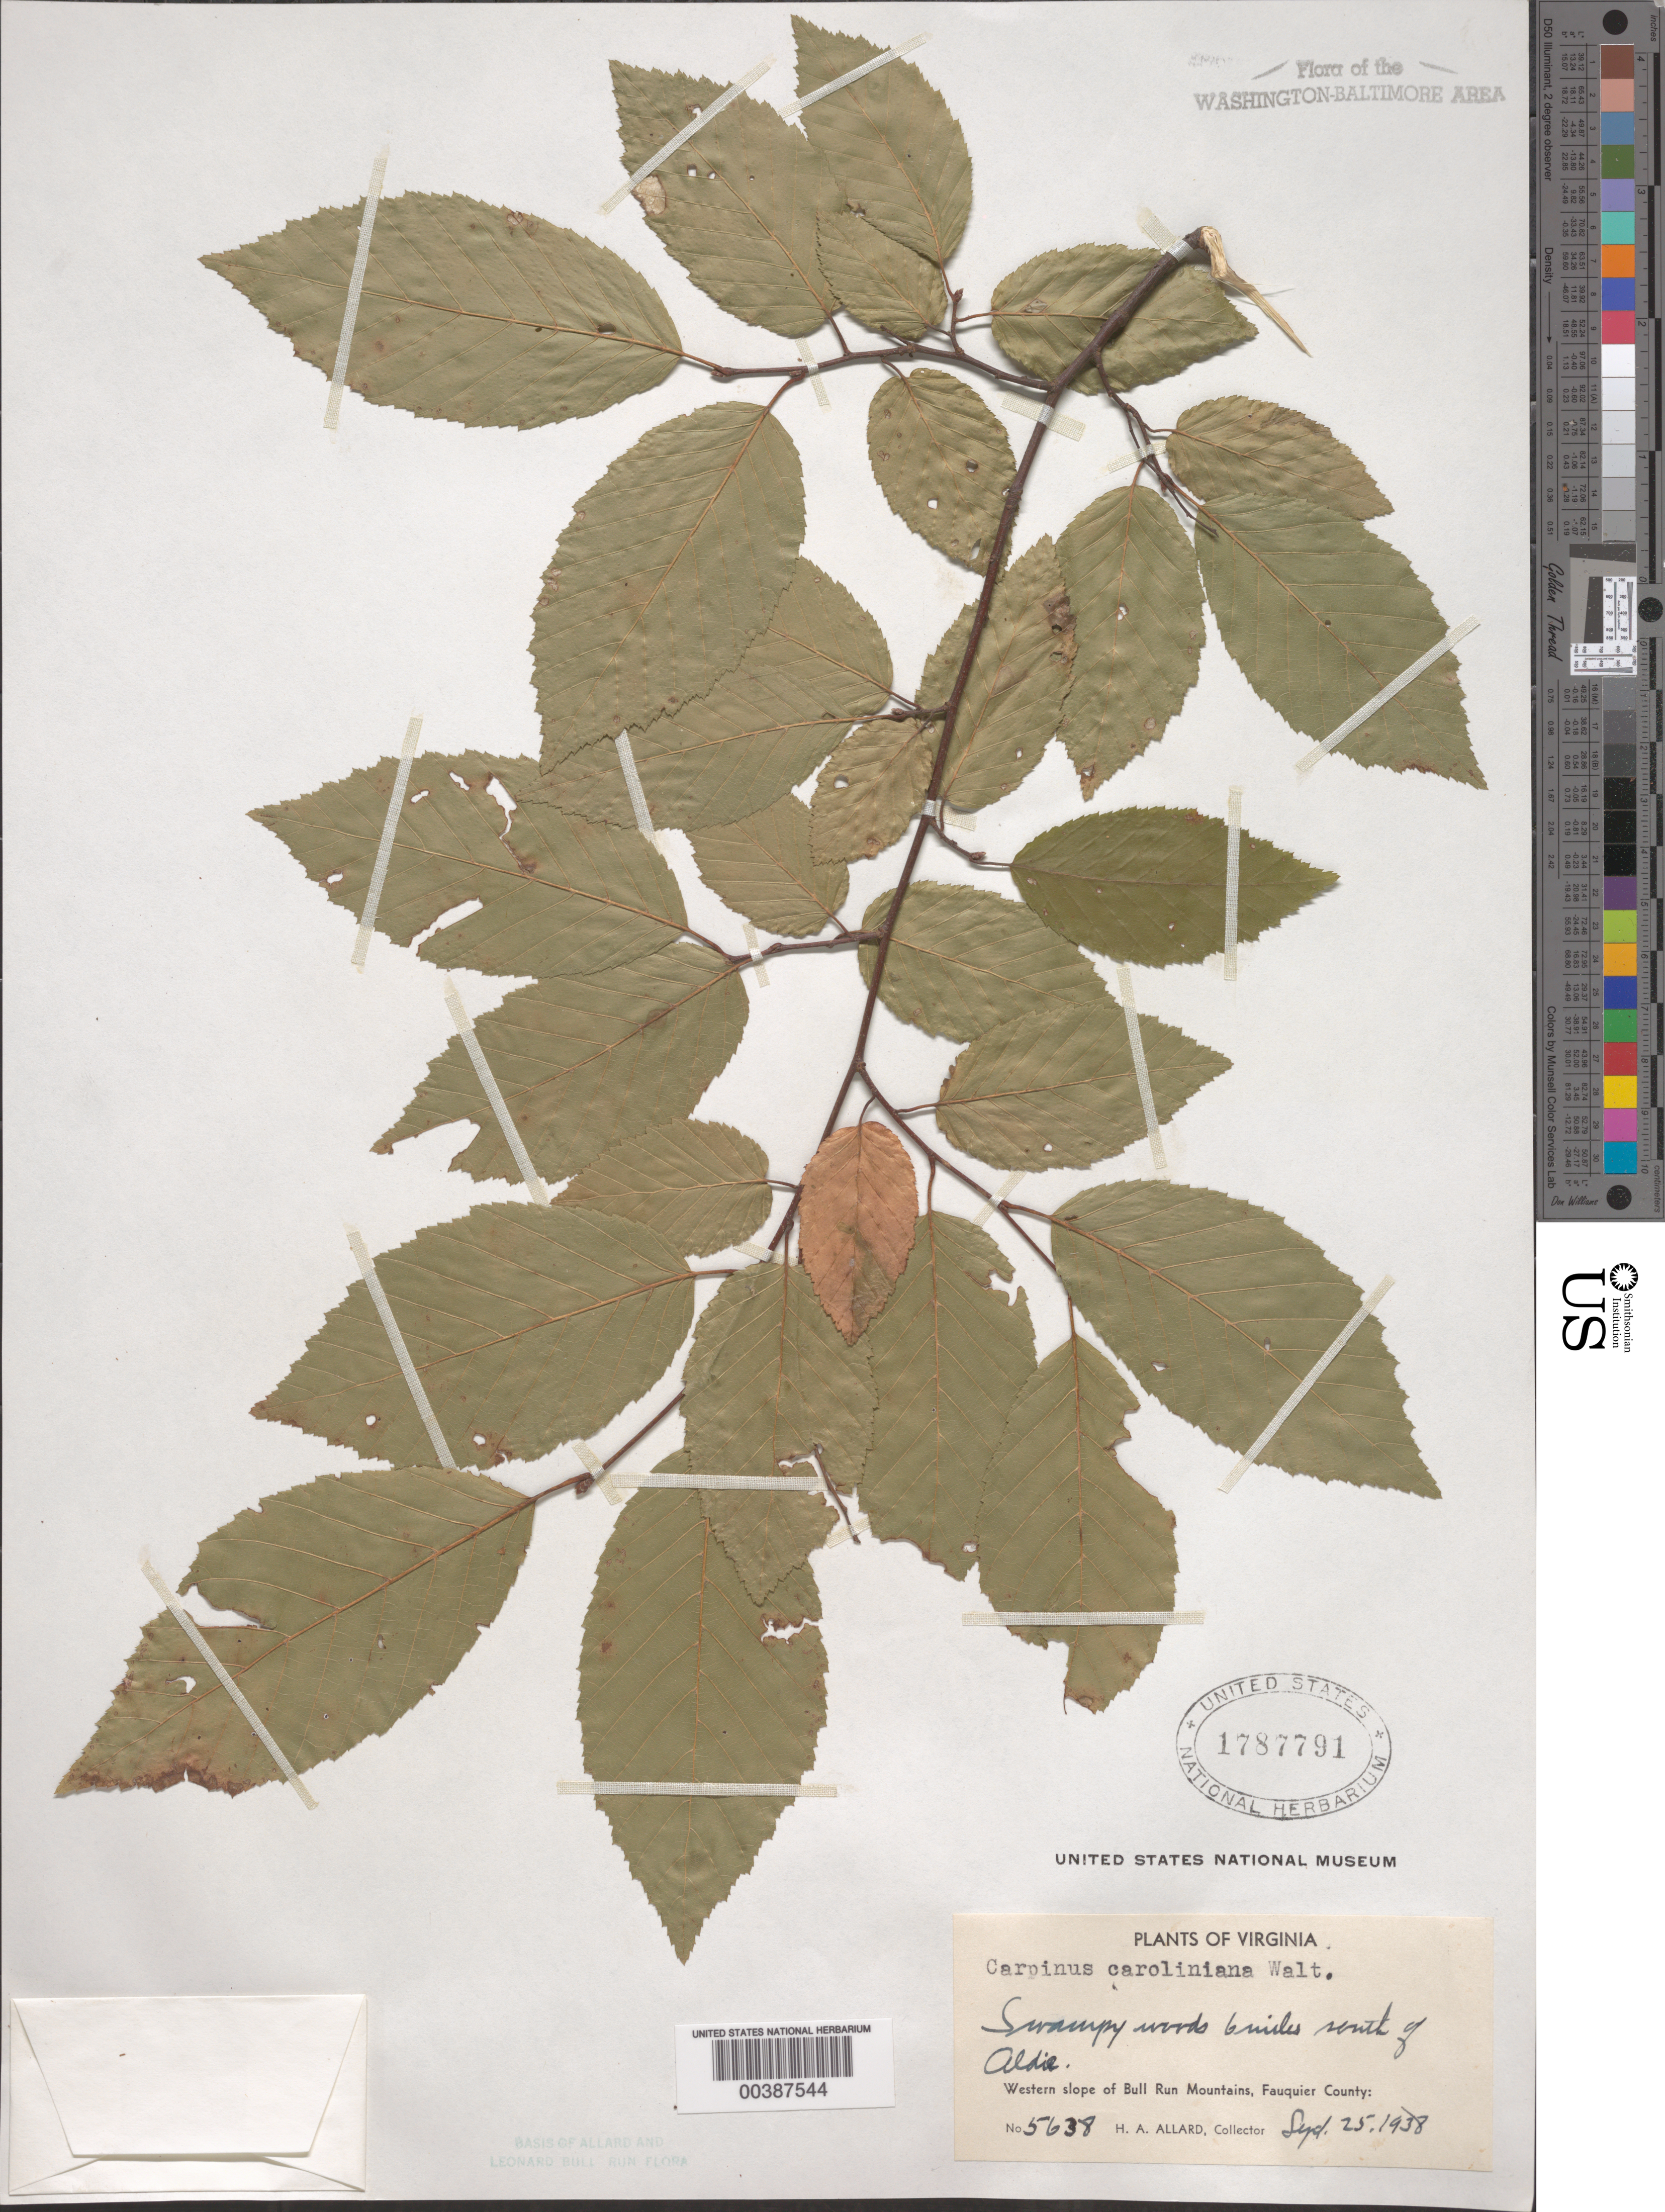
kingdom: Plantae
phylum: Tracheophyta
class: Magnoliopsida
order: Fagales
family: Betulaceae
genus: Carpinus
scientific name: Carpinus caroliniana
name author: Walter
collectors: H. A. Allard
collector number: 5638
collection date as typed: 25 Sep 1938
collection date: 1938-09-25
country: United States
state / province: Virginia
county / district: Fauquier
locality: South of Aldie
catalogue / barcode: US 1787791